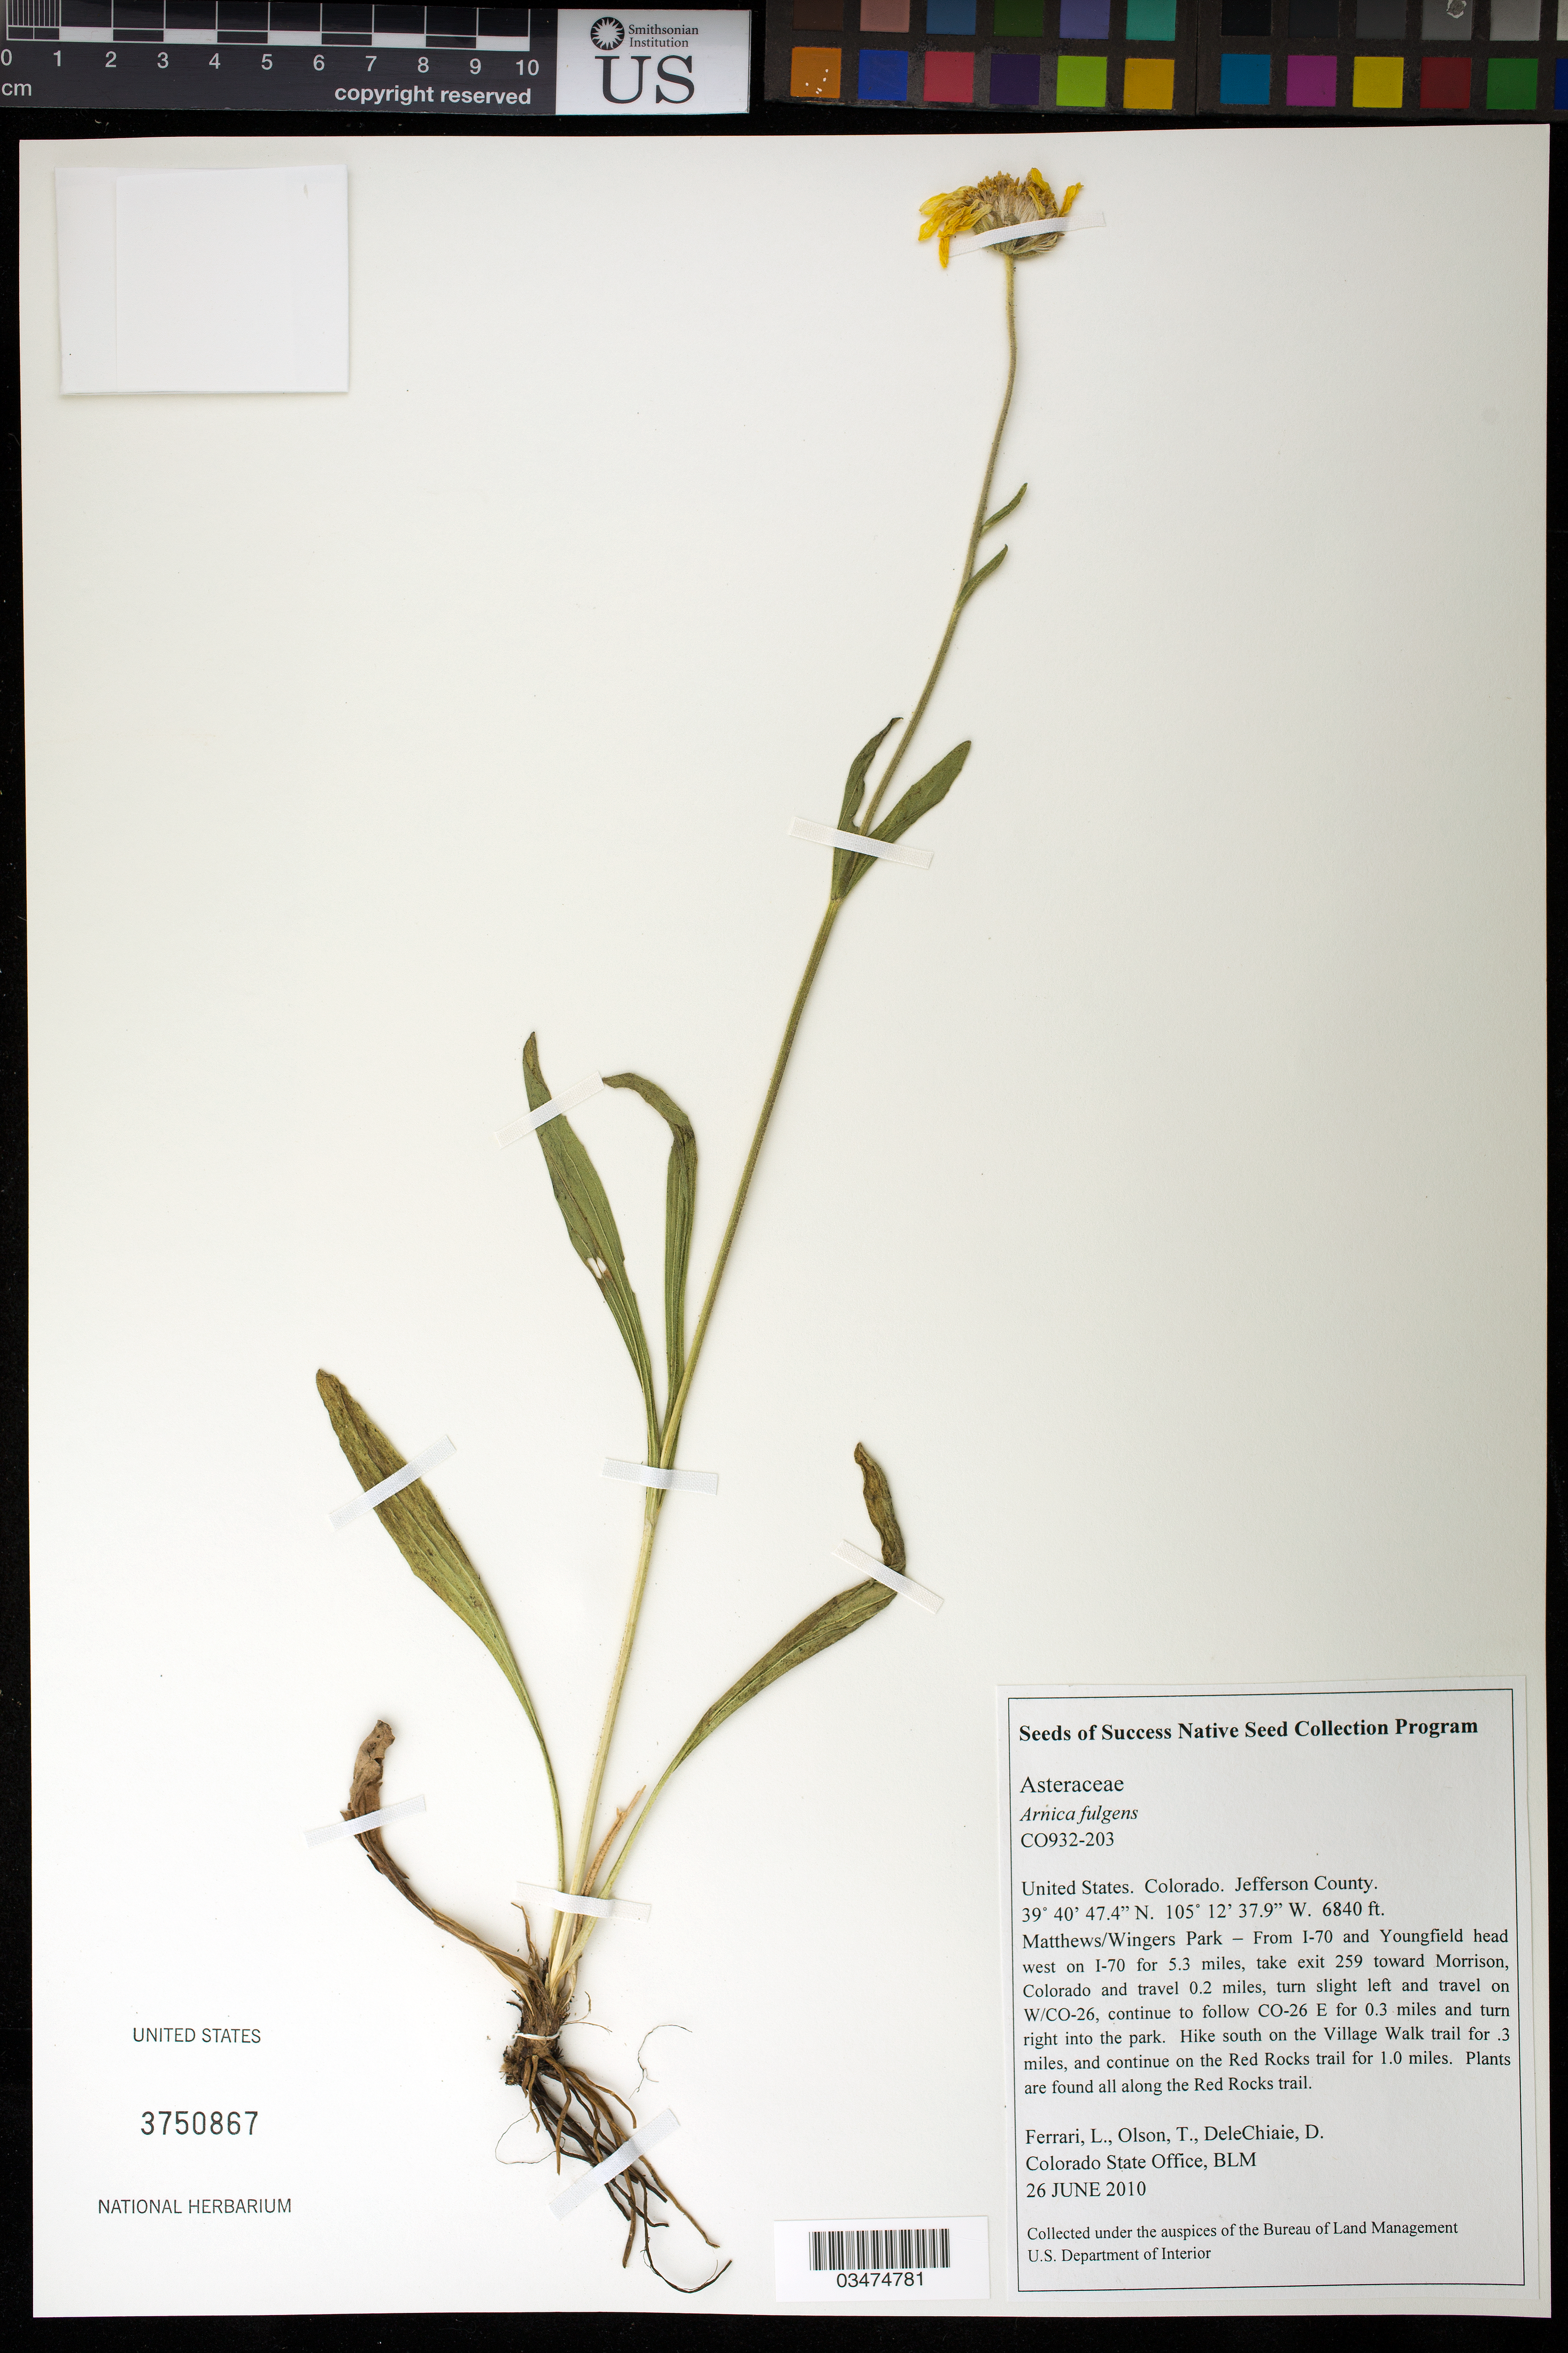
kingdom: Plantae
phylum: Tracheophyta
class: Magnoliopsida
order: Asterales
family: Asteraceae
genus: Arnica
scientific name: Arnica fulgens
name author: Pursh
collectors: L. Ferrari, T. Olson & D. DelleChiaie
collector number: CO932-203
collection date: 2010-06-26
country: United States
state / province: Colorado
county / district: Jefferson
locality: Matthews/Wingers Park, along Red Rocks trail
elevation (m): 2085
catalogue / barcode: US 3750867